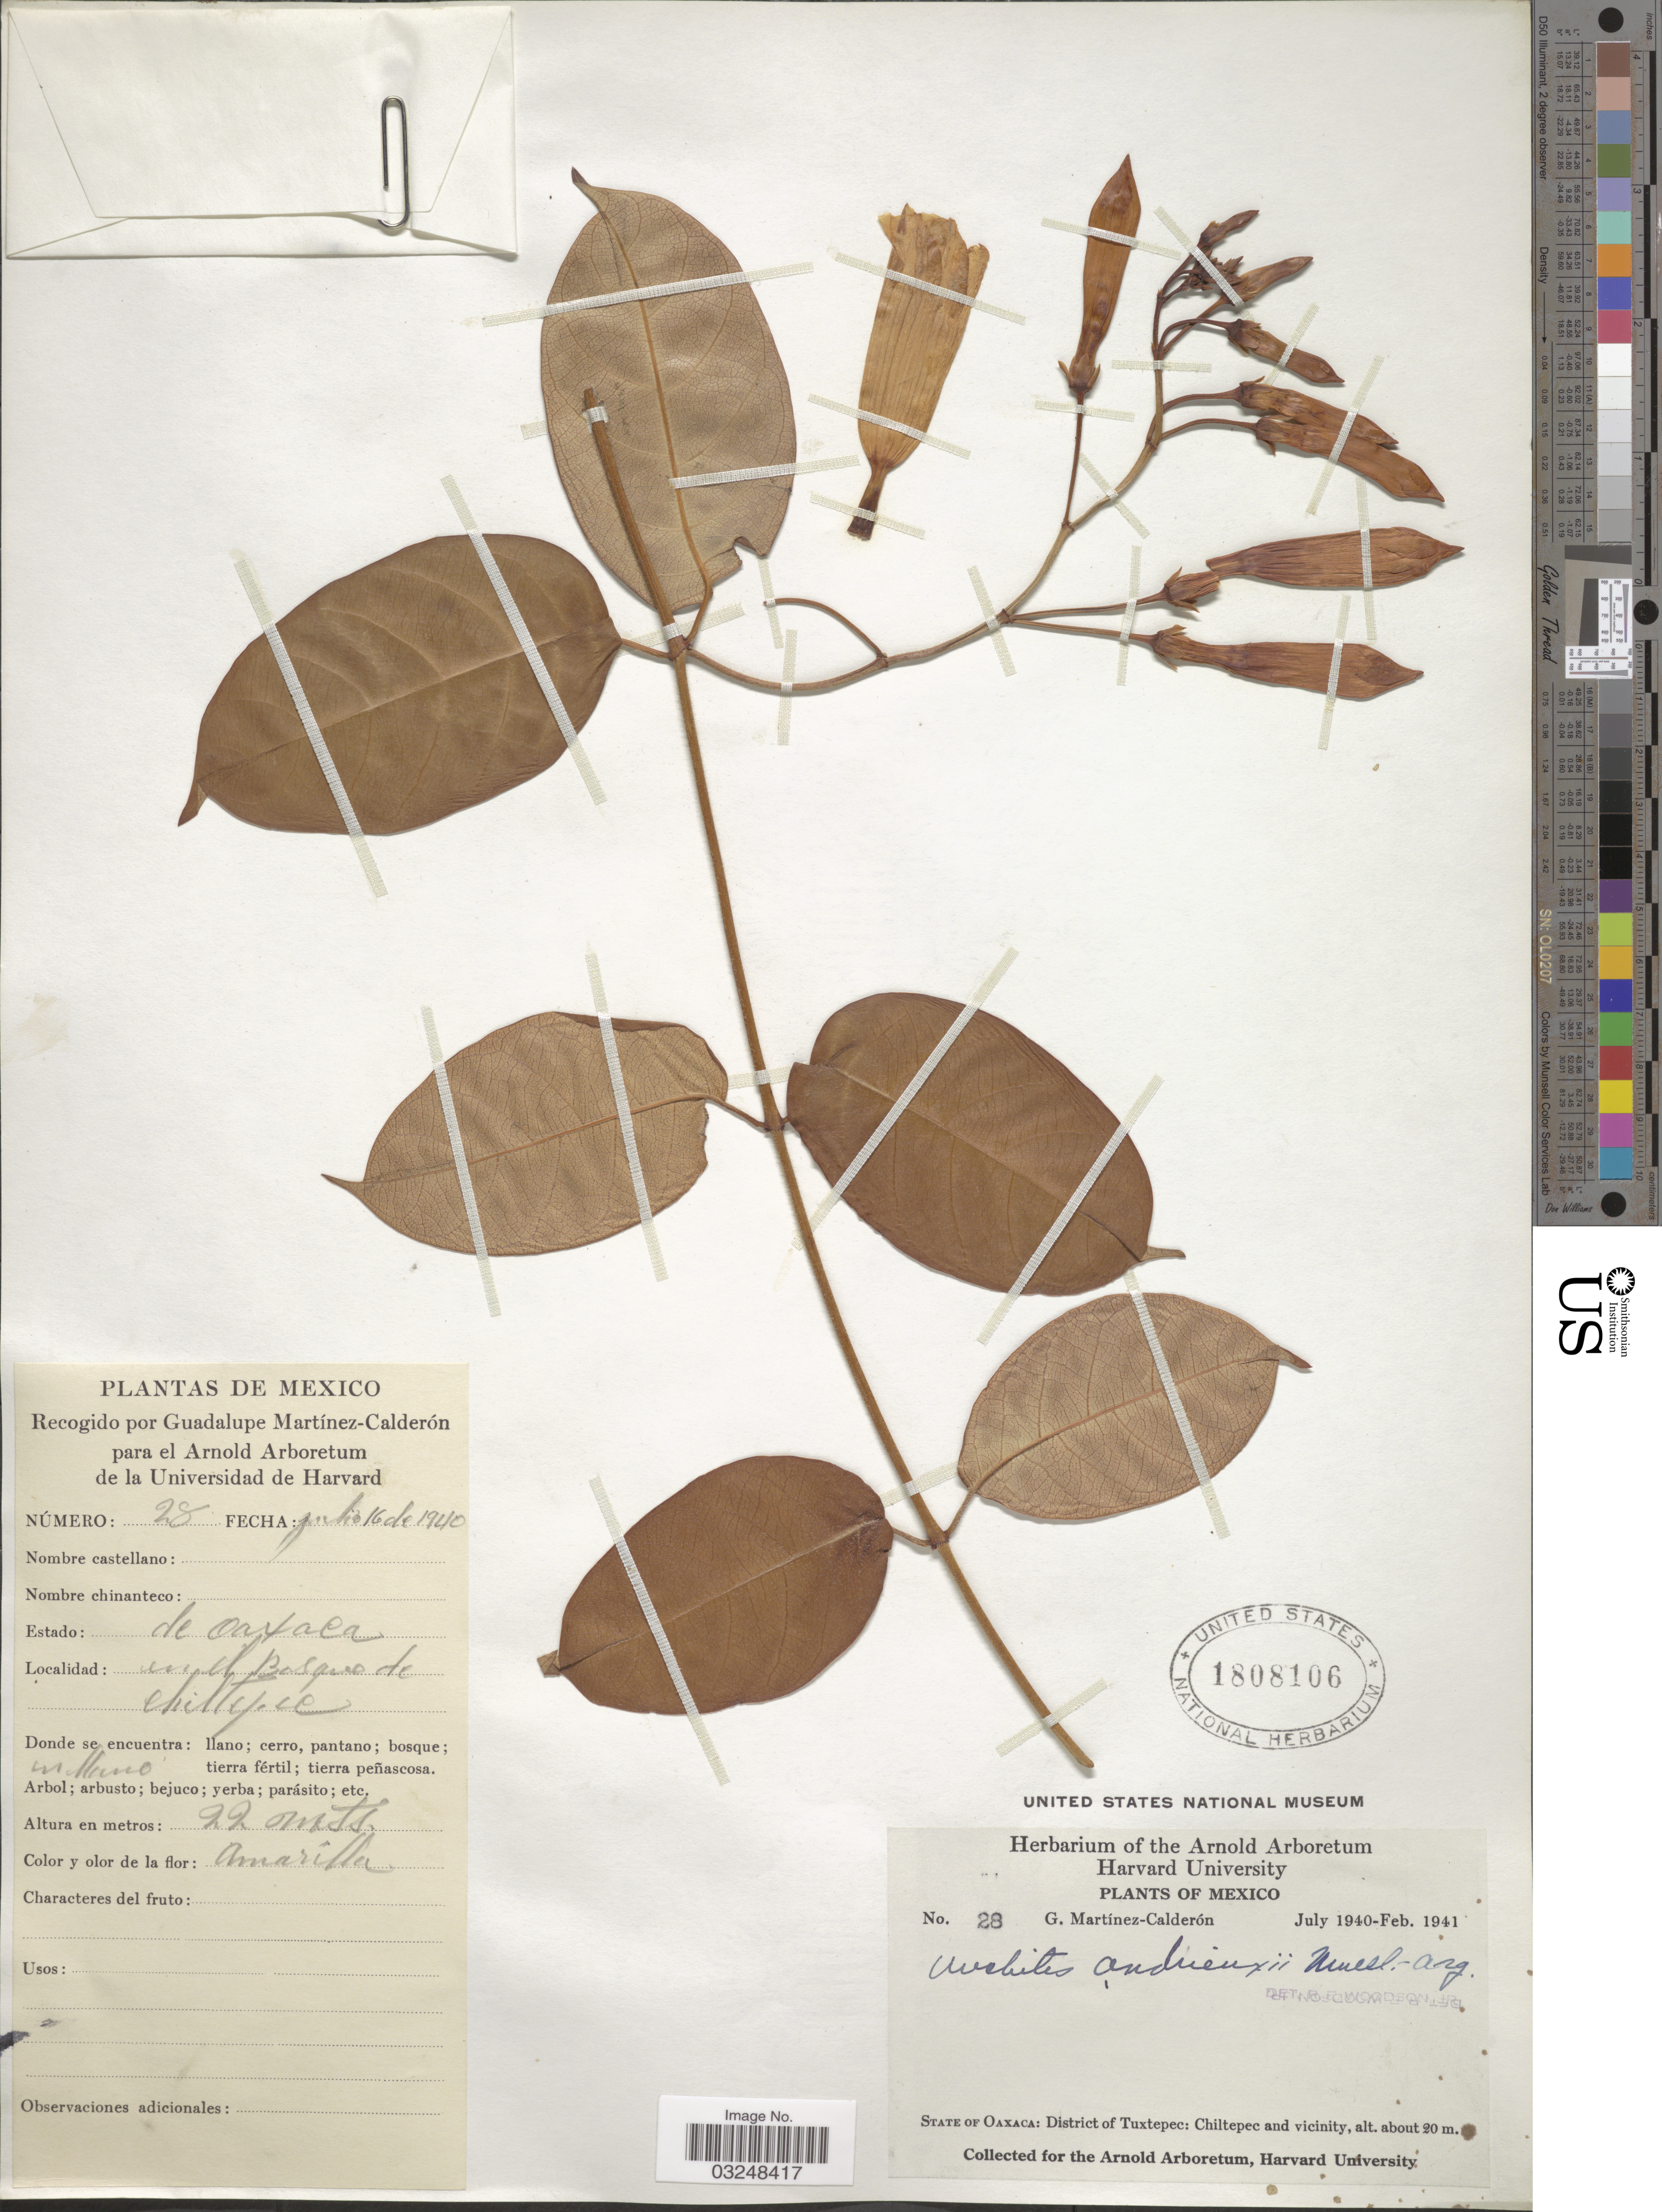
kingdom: Plantae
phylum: Tracheophyta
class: Magnoliopsida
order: Gentianales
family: Apocynaceae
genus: Urechites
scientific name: Urechites andrieuxii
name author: Müll. Arg.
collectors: G. Martínez Calderón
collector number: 28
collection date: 1940-07-16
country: Mexico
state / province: Oaxaca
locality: District of Tuxtepec: Chiltepec and vicinity, en el Bosque de Chiltepec.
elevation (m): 20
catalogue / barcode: US 1808106